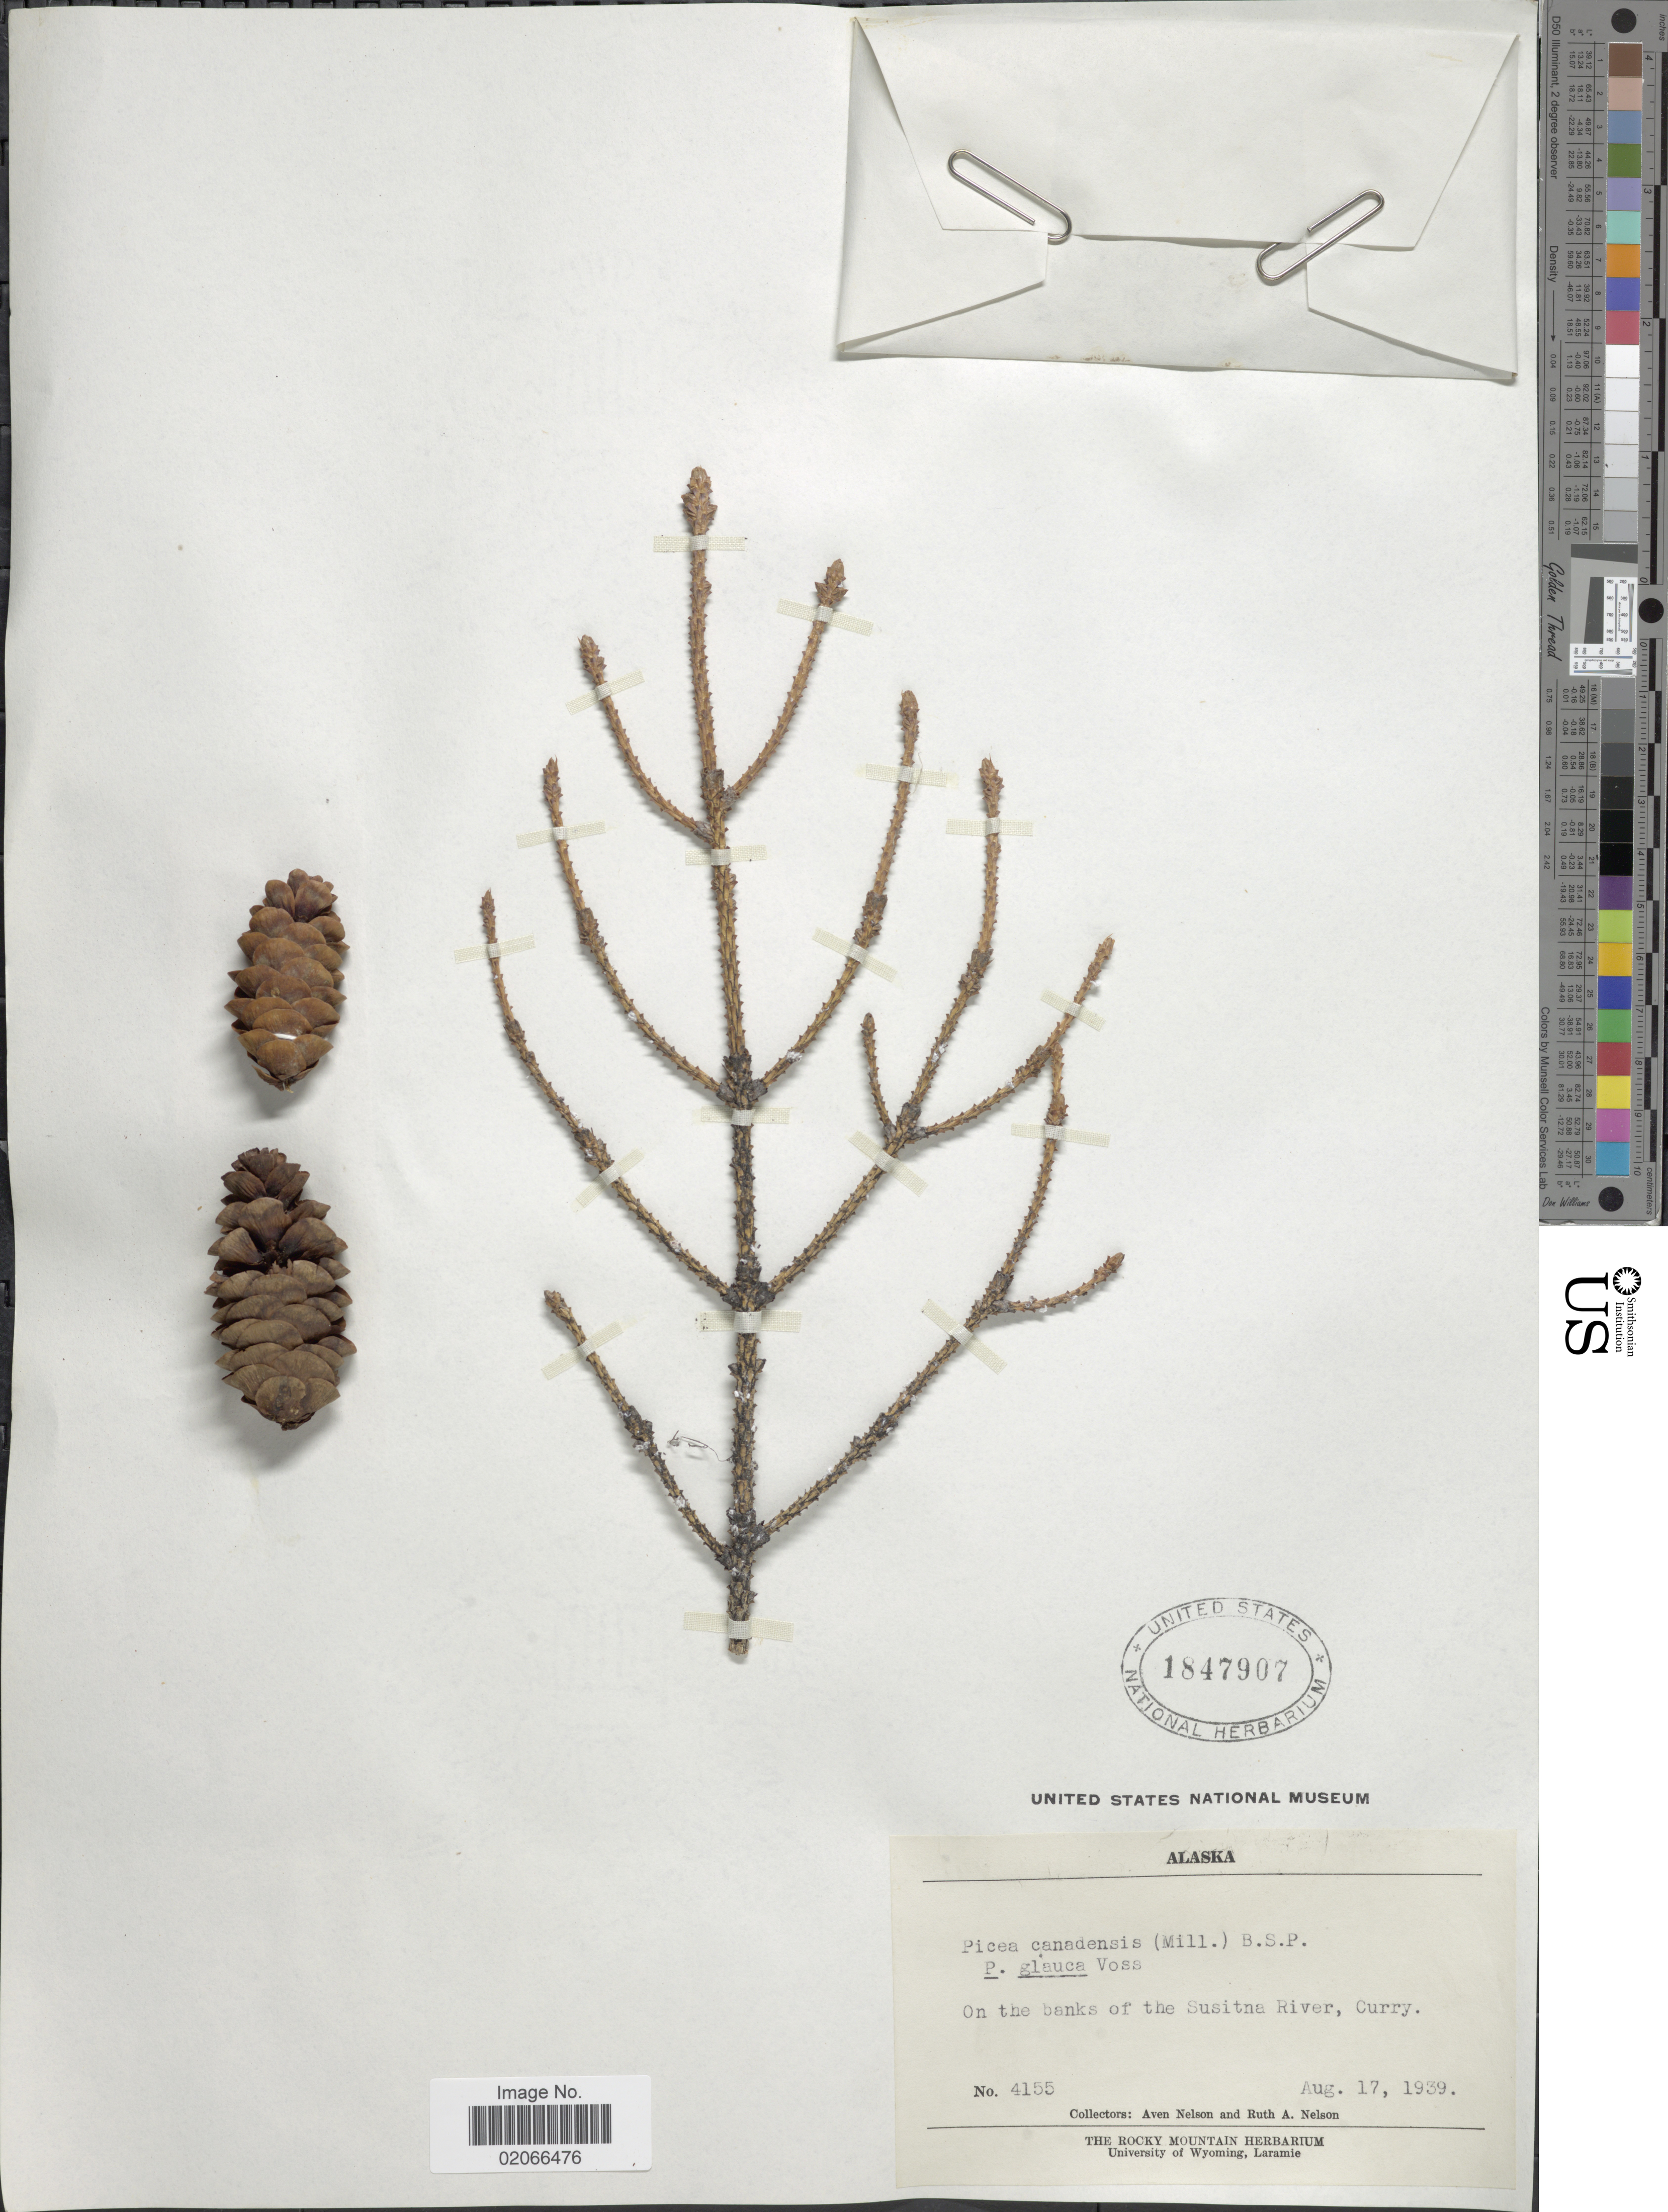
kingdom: Plantae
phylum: Tracheophyta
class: Pinopsida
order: Pinales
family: Pinaceae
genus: Picea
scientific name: Picea glauca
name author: (Moench) Voss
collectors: A. Nelson & R. A. Nelson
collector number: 4155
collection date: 1939-08-17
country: United States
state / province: Alaska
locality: On the banks of the Susitna River, Curry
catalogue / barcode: US 1847907